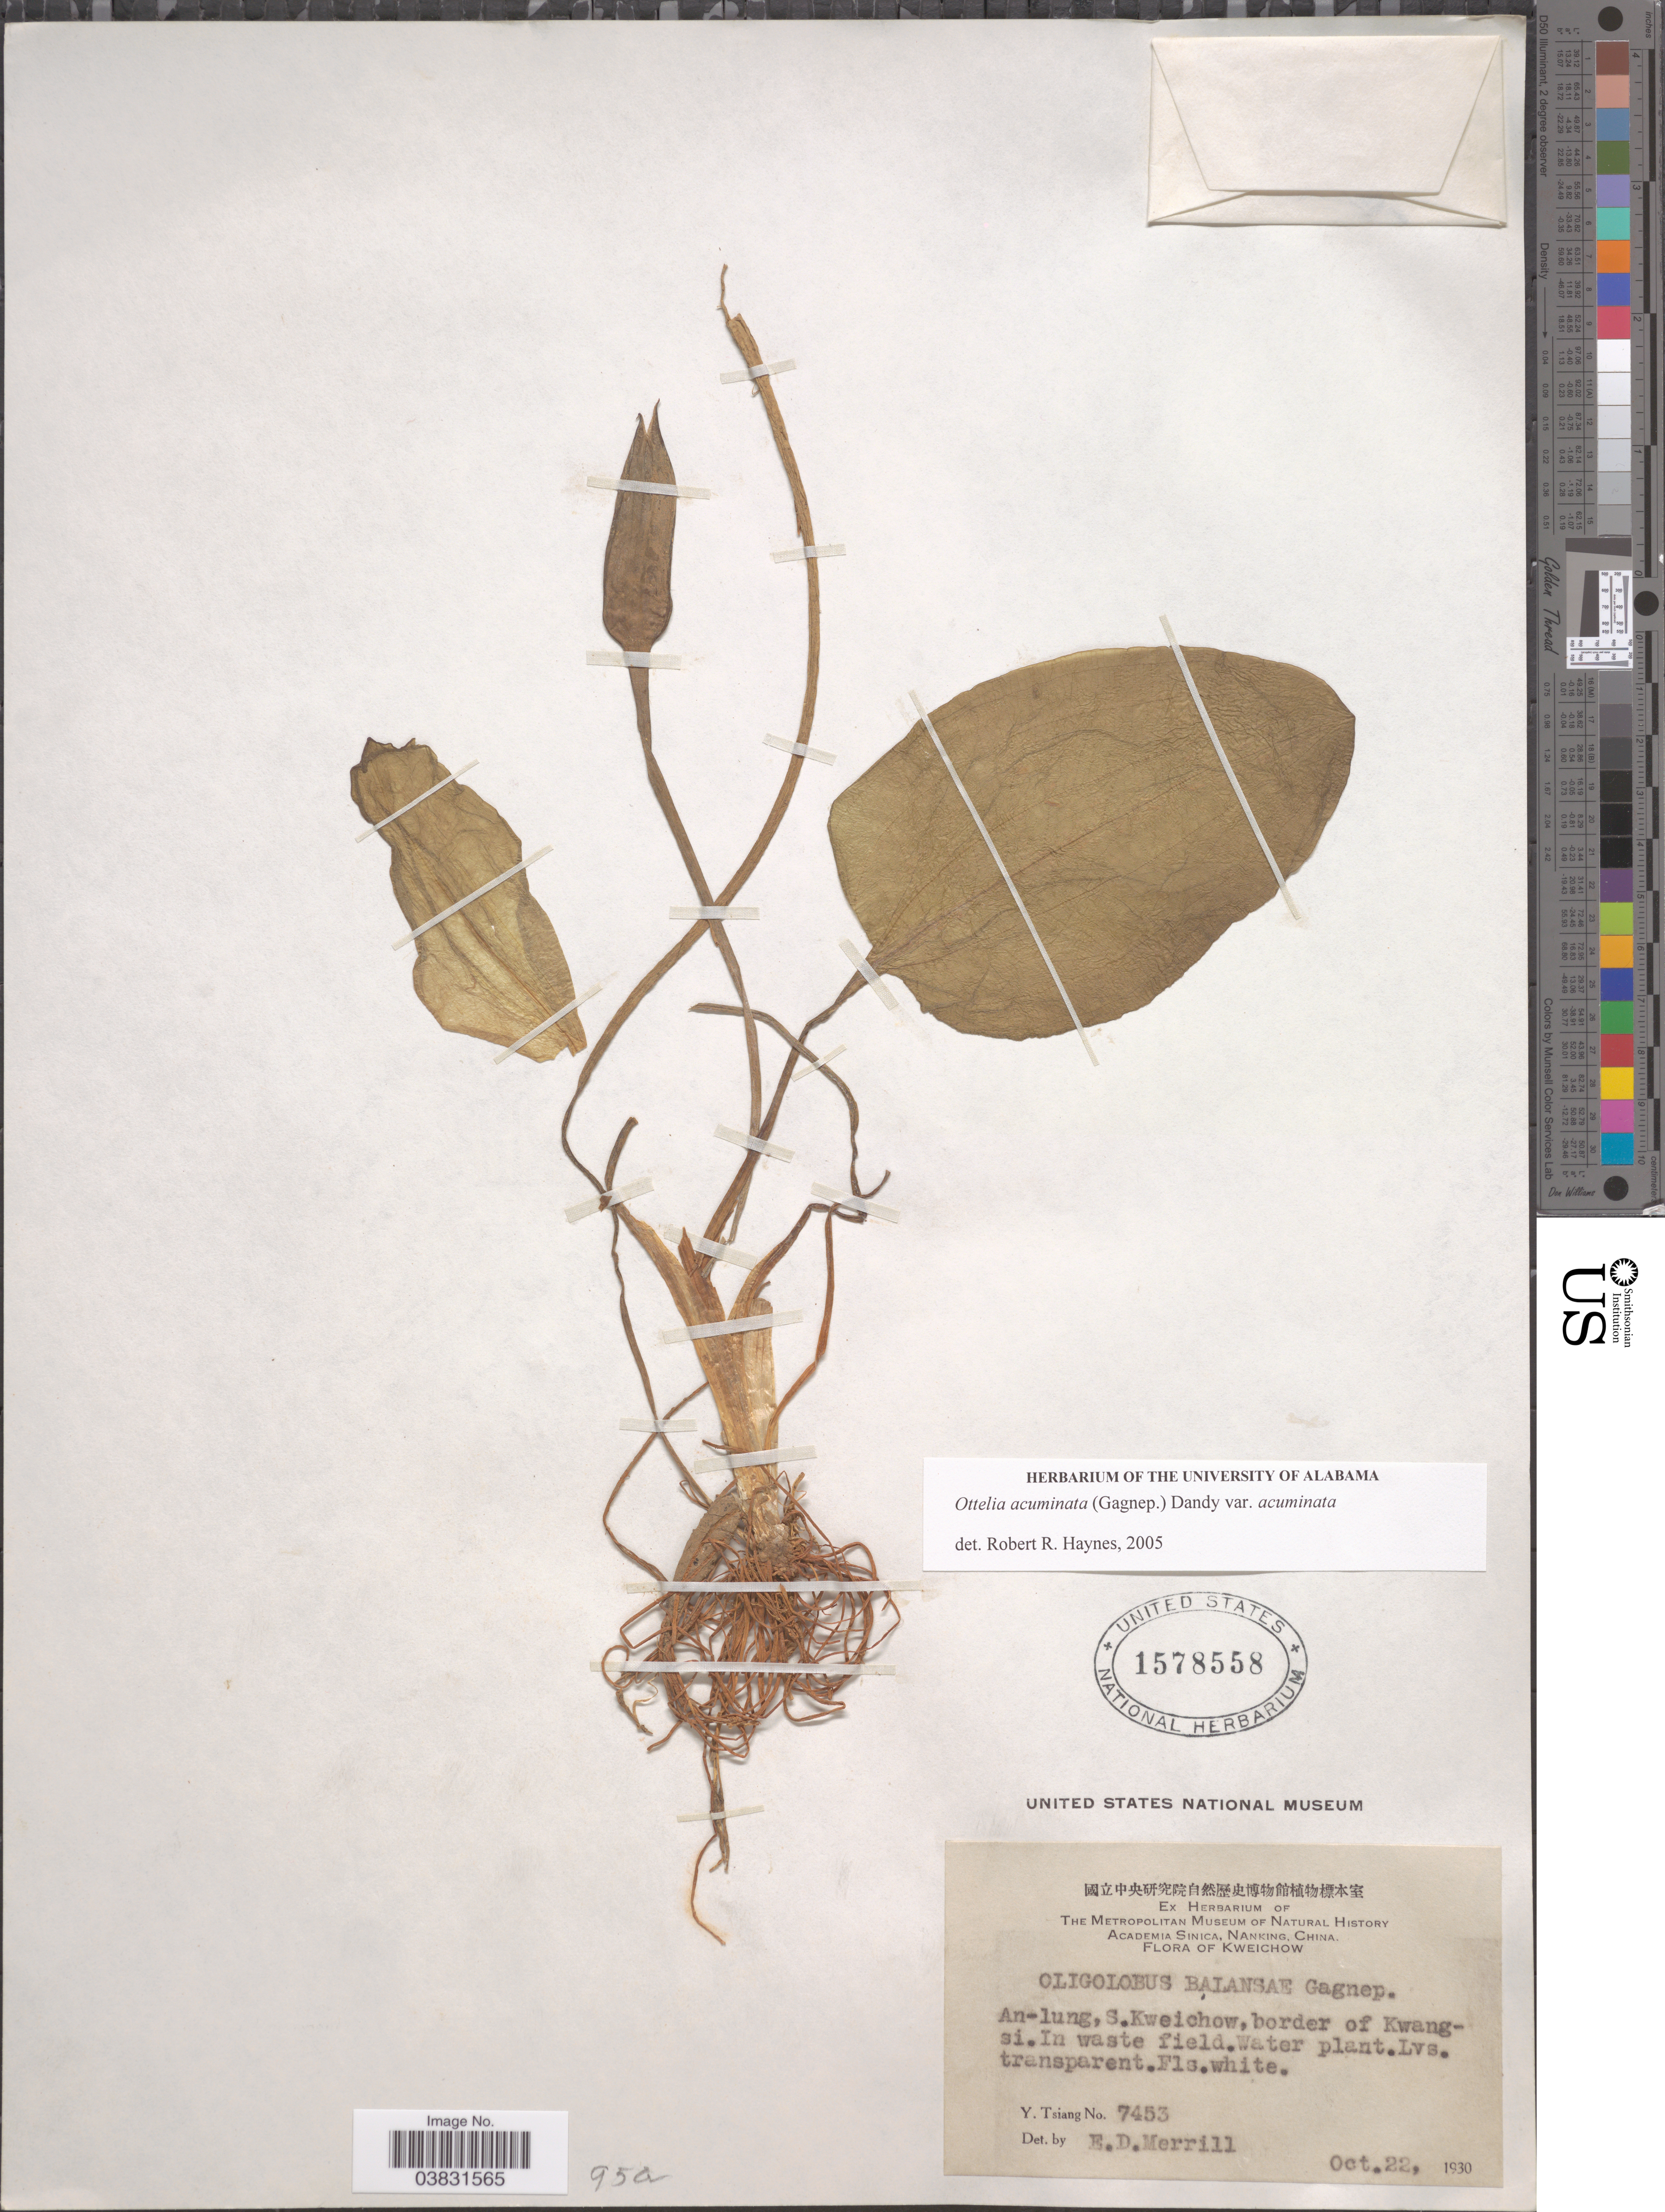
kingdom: Plantae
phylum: Tracheophyta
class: Liliopsida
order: Alismatales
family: Hydrocharitaceae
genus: Ottelia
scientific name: Ottelia acuminata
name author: (Gagnep.) Dandy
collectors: Y. Tsiang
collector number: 7453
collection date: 1930-10-22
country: China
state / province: Guizhou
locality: Kweichow. An-lung, S.Kweichow, border of Kwangsi.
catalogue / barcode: US 1578558